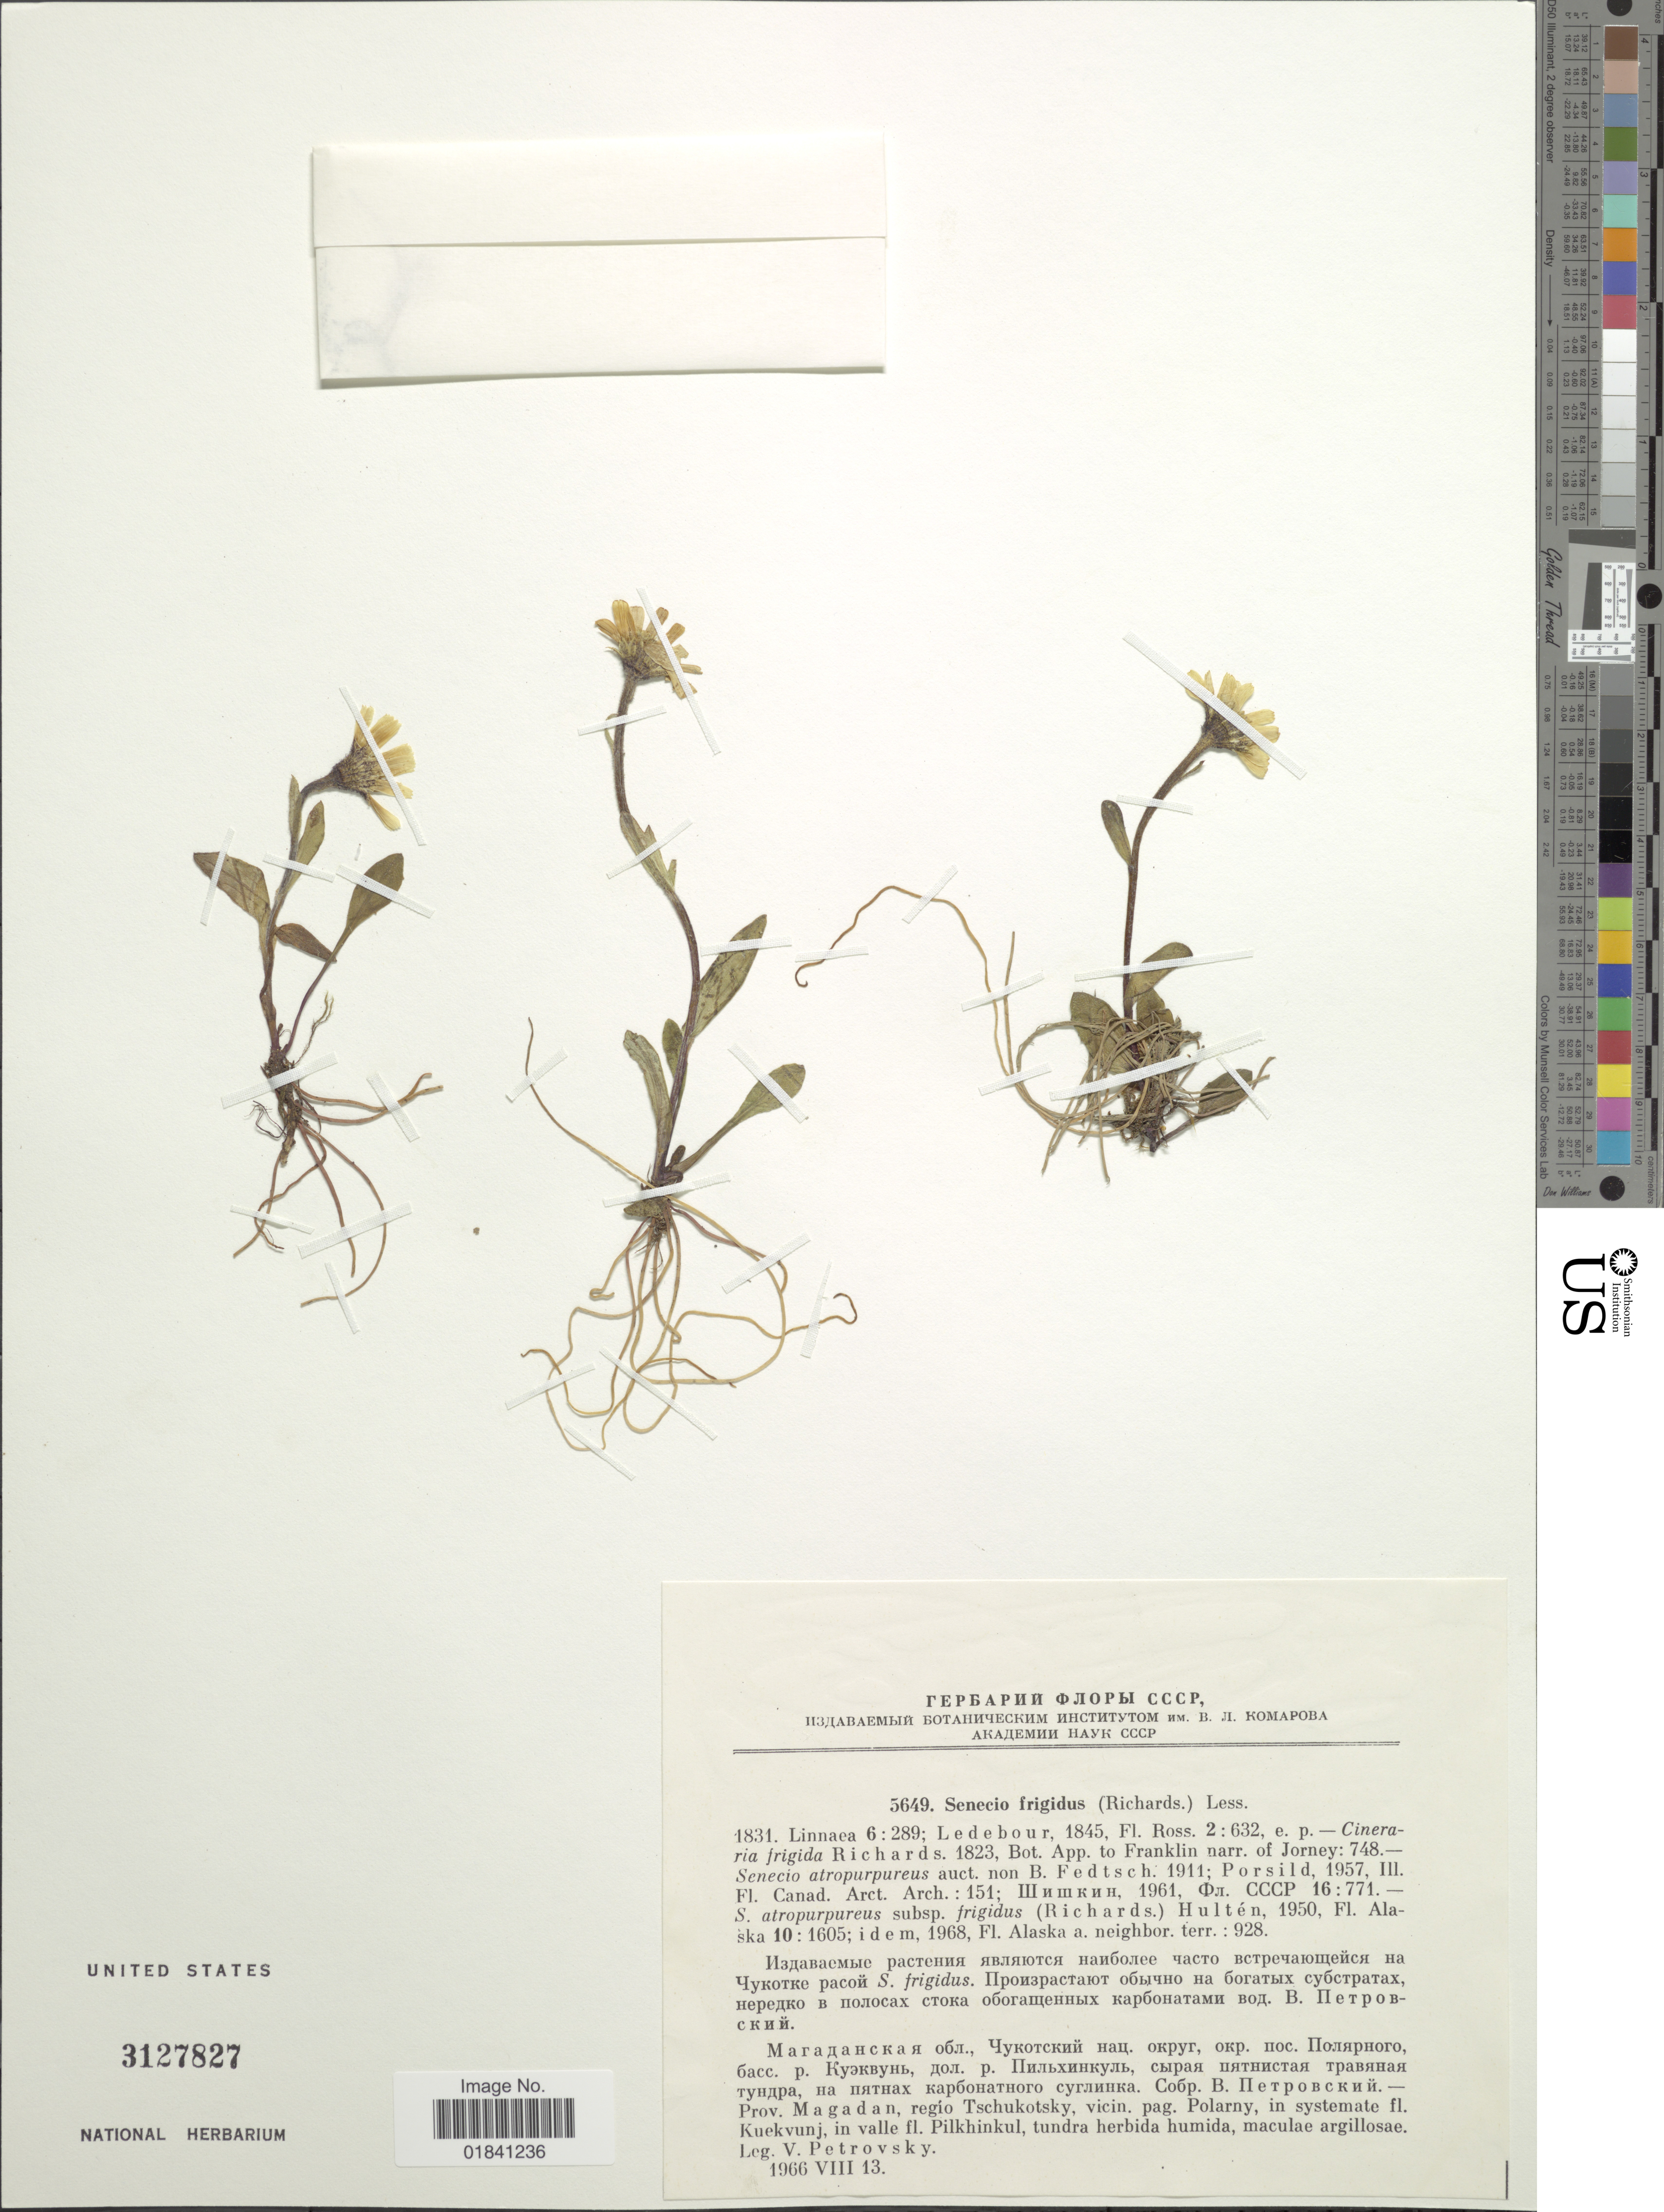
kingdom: Plantae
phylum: Tracheophyta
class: Magnoliopsida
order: Asterales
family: Asteraceae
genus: Senecio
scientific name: Senecio frigidus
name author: (Richardson) Less.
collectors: V. Petrovsky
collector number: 5649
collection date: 1966-08-13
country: Russian Federation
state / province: Magadan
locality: Regio Tschukotsky, vicin. pag. Polarny, in systemate fl. Kuekvunj, in valle fl. Pilkhinkul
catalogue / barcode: US 3127827